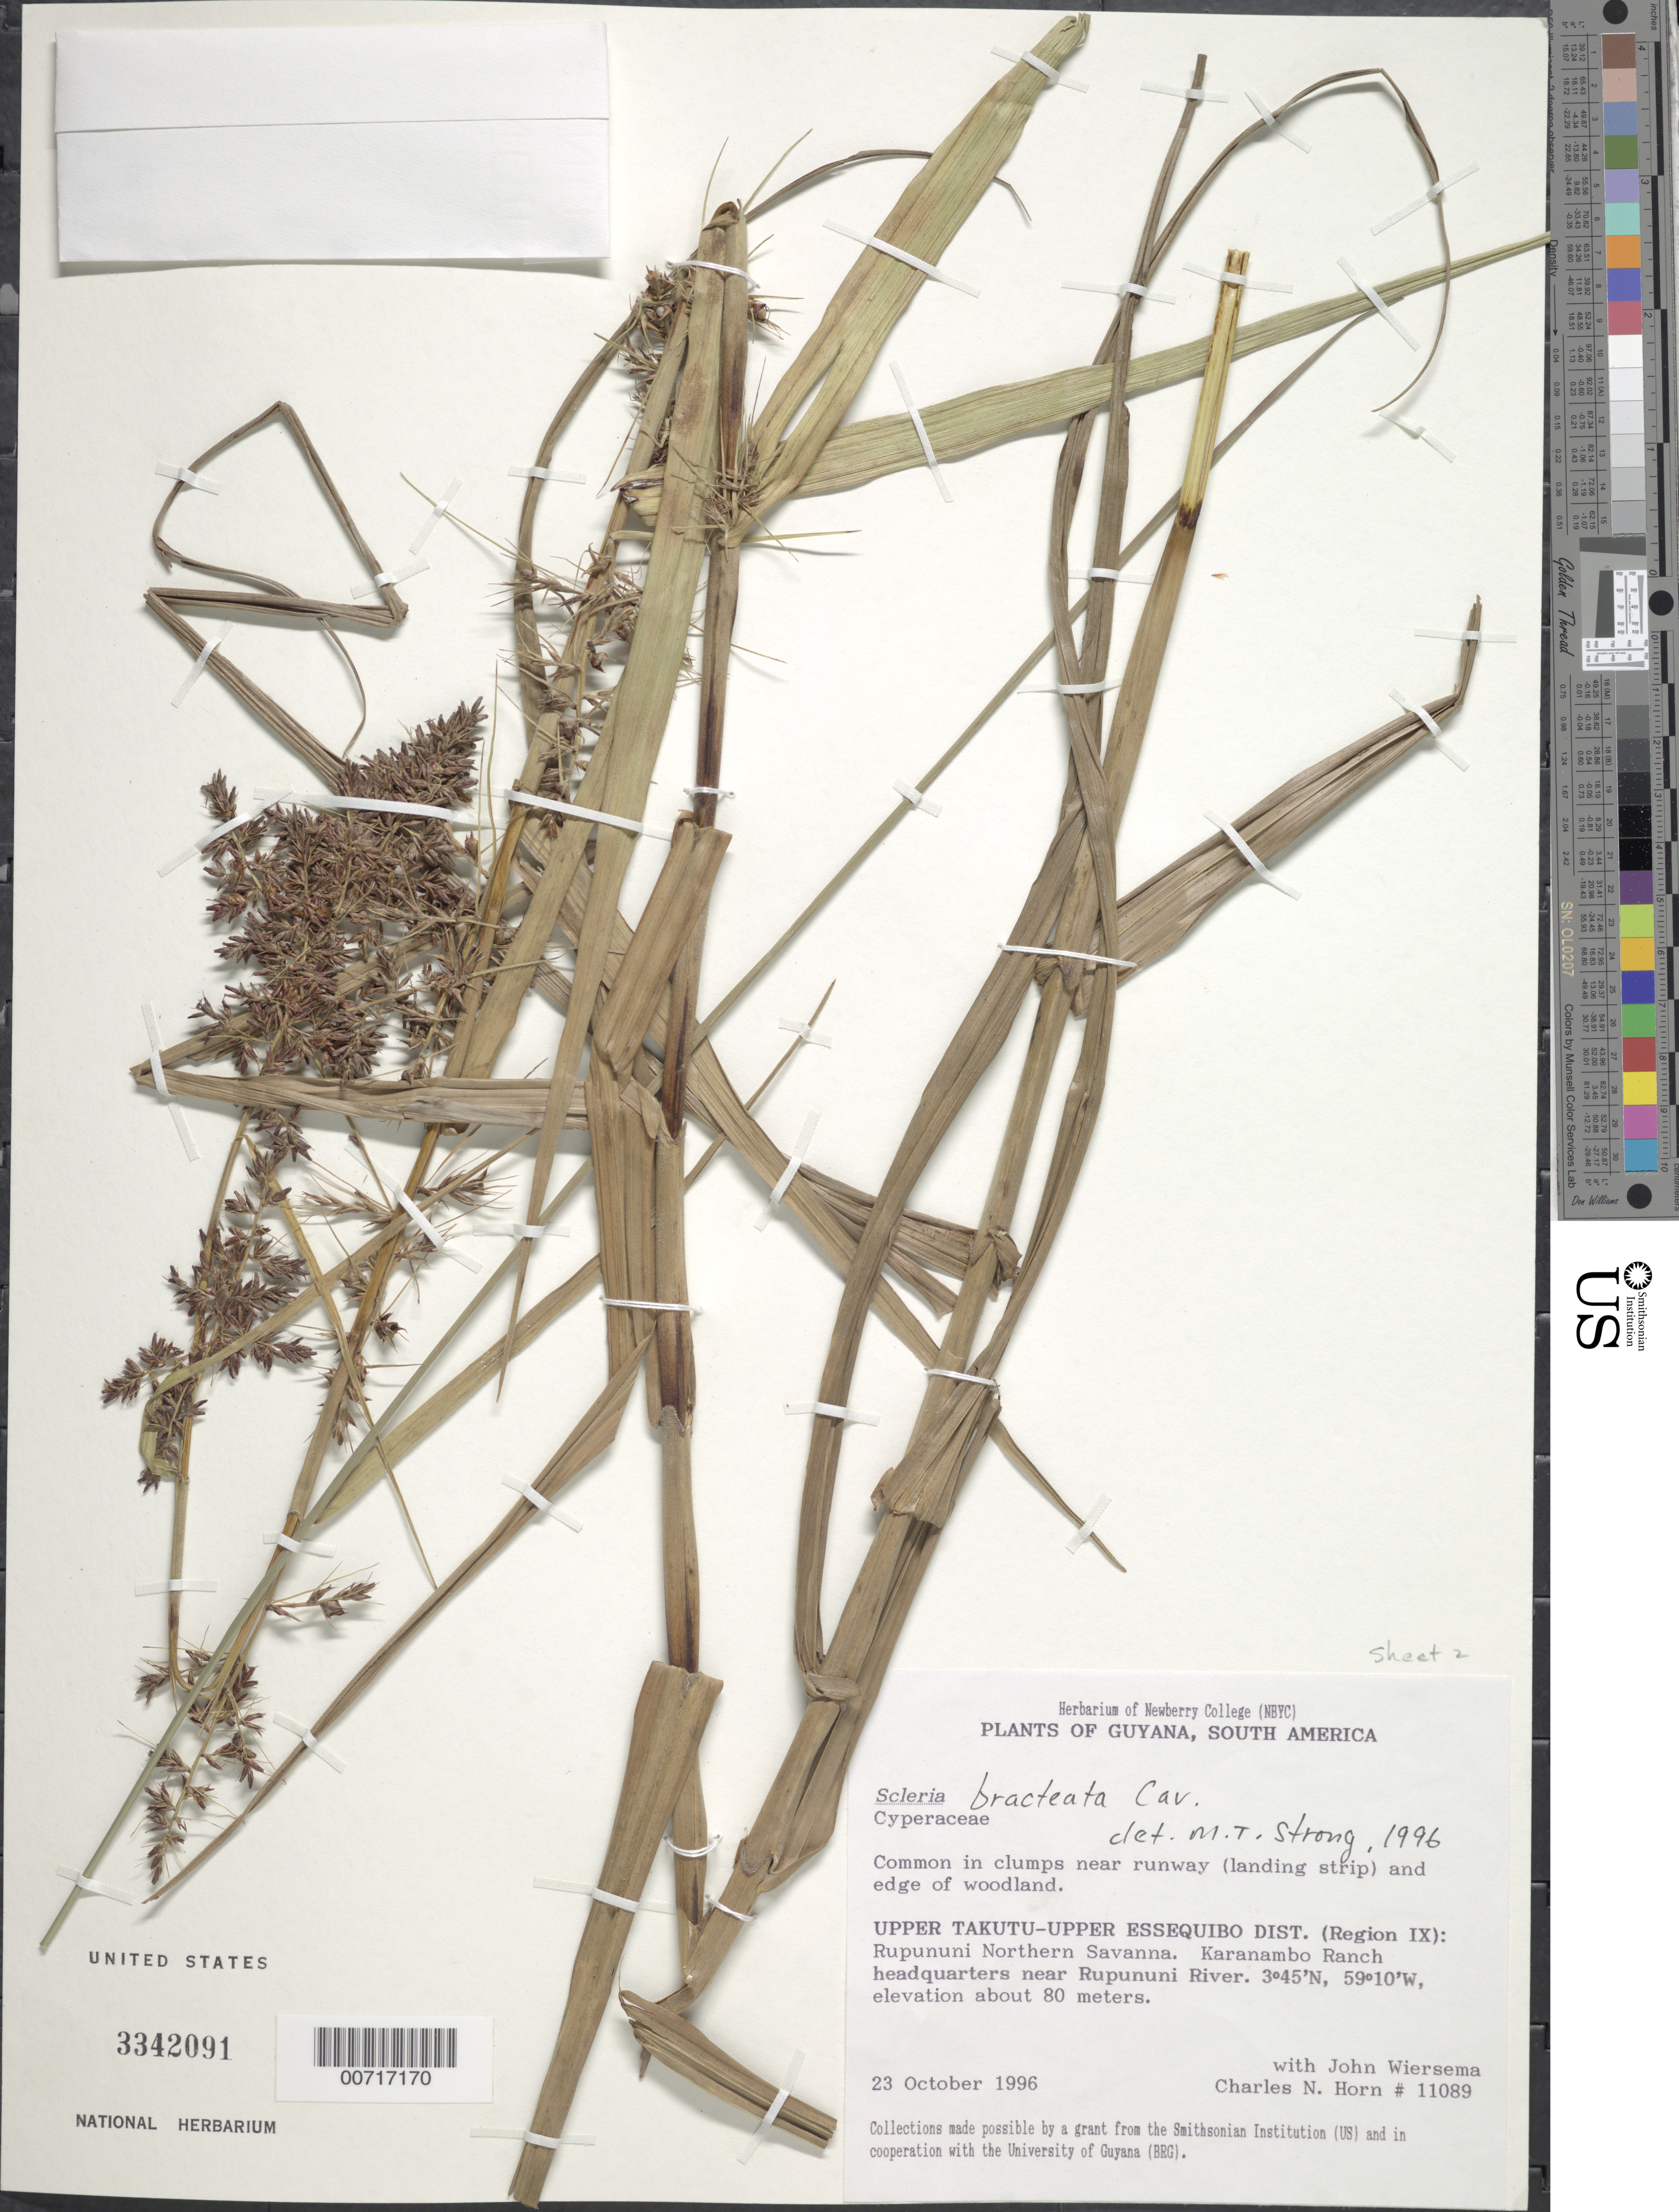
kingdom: Plantae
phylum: Tracheophyta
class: Liliopsida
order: Poales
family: Cyperaceae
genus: Scleria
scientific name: Scleria bracteata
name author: Cav.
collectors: J. H. Wiersema & C. N. Horn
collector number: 11089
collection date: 1996-10-23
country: Guyana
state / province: U. Takutu-U. Essequibo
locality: Guyana, South America. Upper Takutu-Upper Essequibo Dist. (Region IX): Rupununi Northern Savanna. Karanambo Ranch headquarters near Rupununi River.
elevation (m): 80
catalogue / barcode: US 3342091